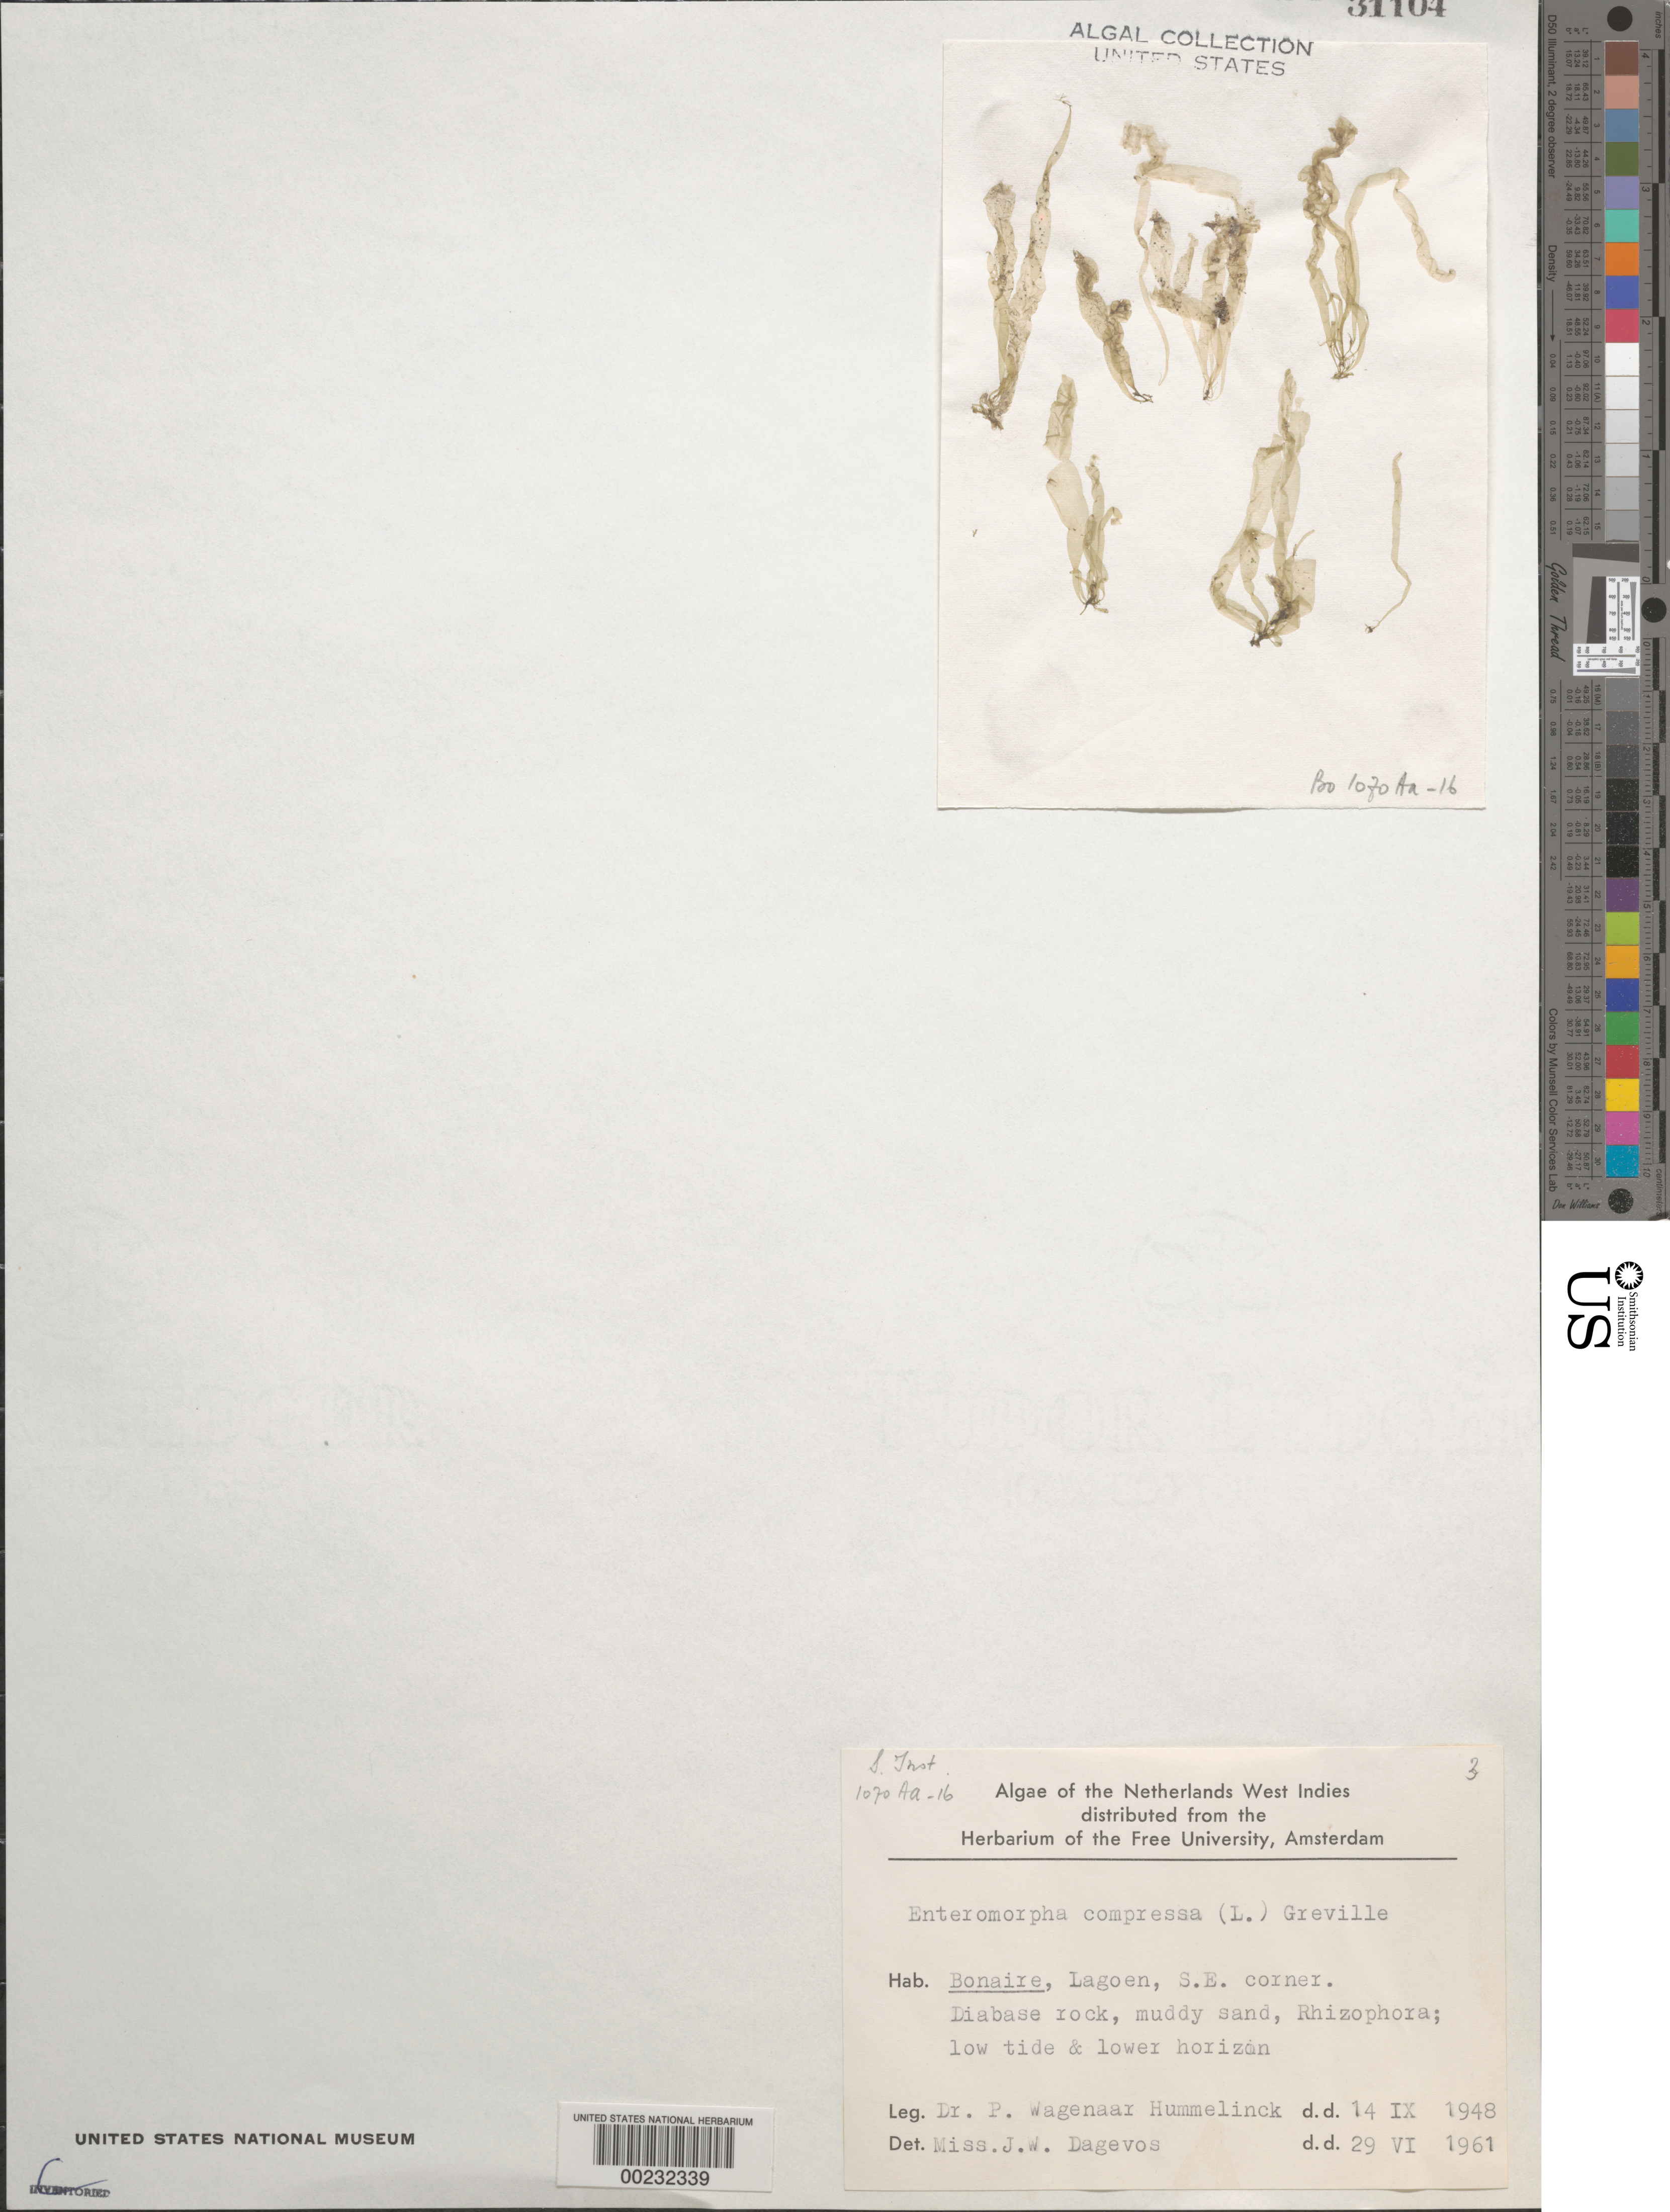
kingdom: Plantae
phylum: Chlorophyta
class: Ulvophyceae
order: Ulvales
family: Ulvaceae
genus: Ulva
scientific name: Ulva compressa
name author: L.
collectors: P. Hummelinck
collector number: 1070aa-16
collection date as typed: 14 Sep 1948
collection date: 1948-09-14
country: Netherlands Antilles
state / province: ABC Islands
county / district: Saba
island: Bonaire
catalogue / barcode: US 31104